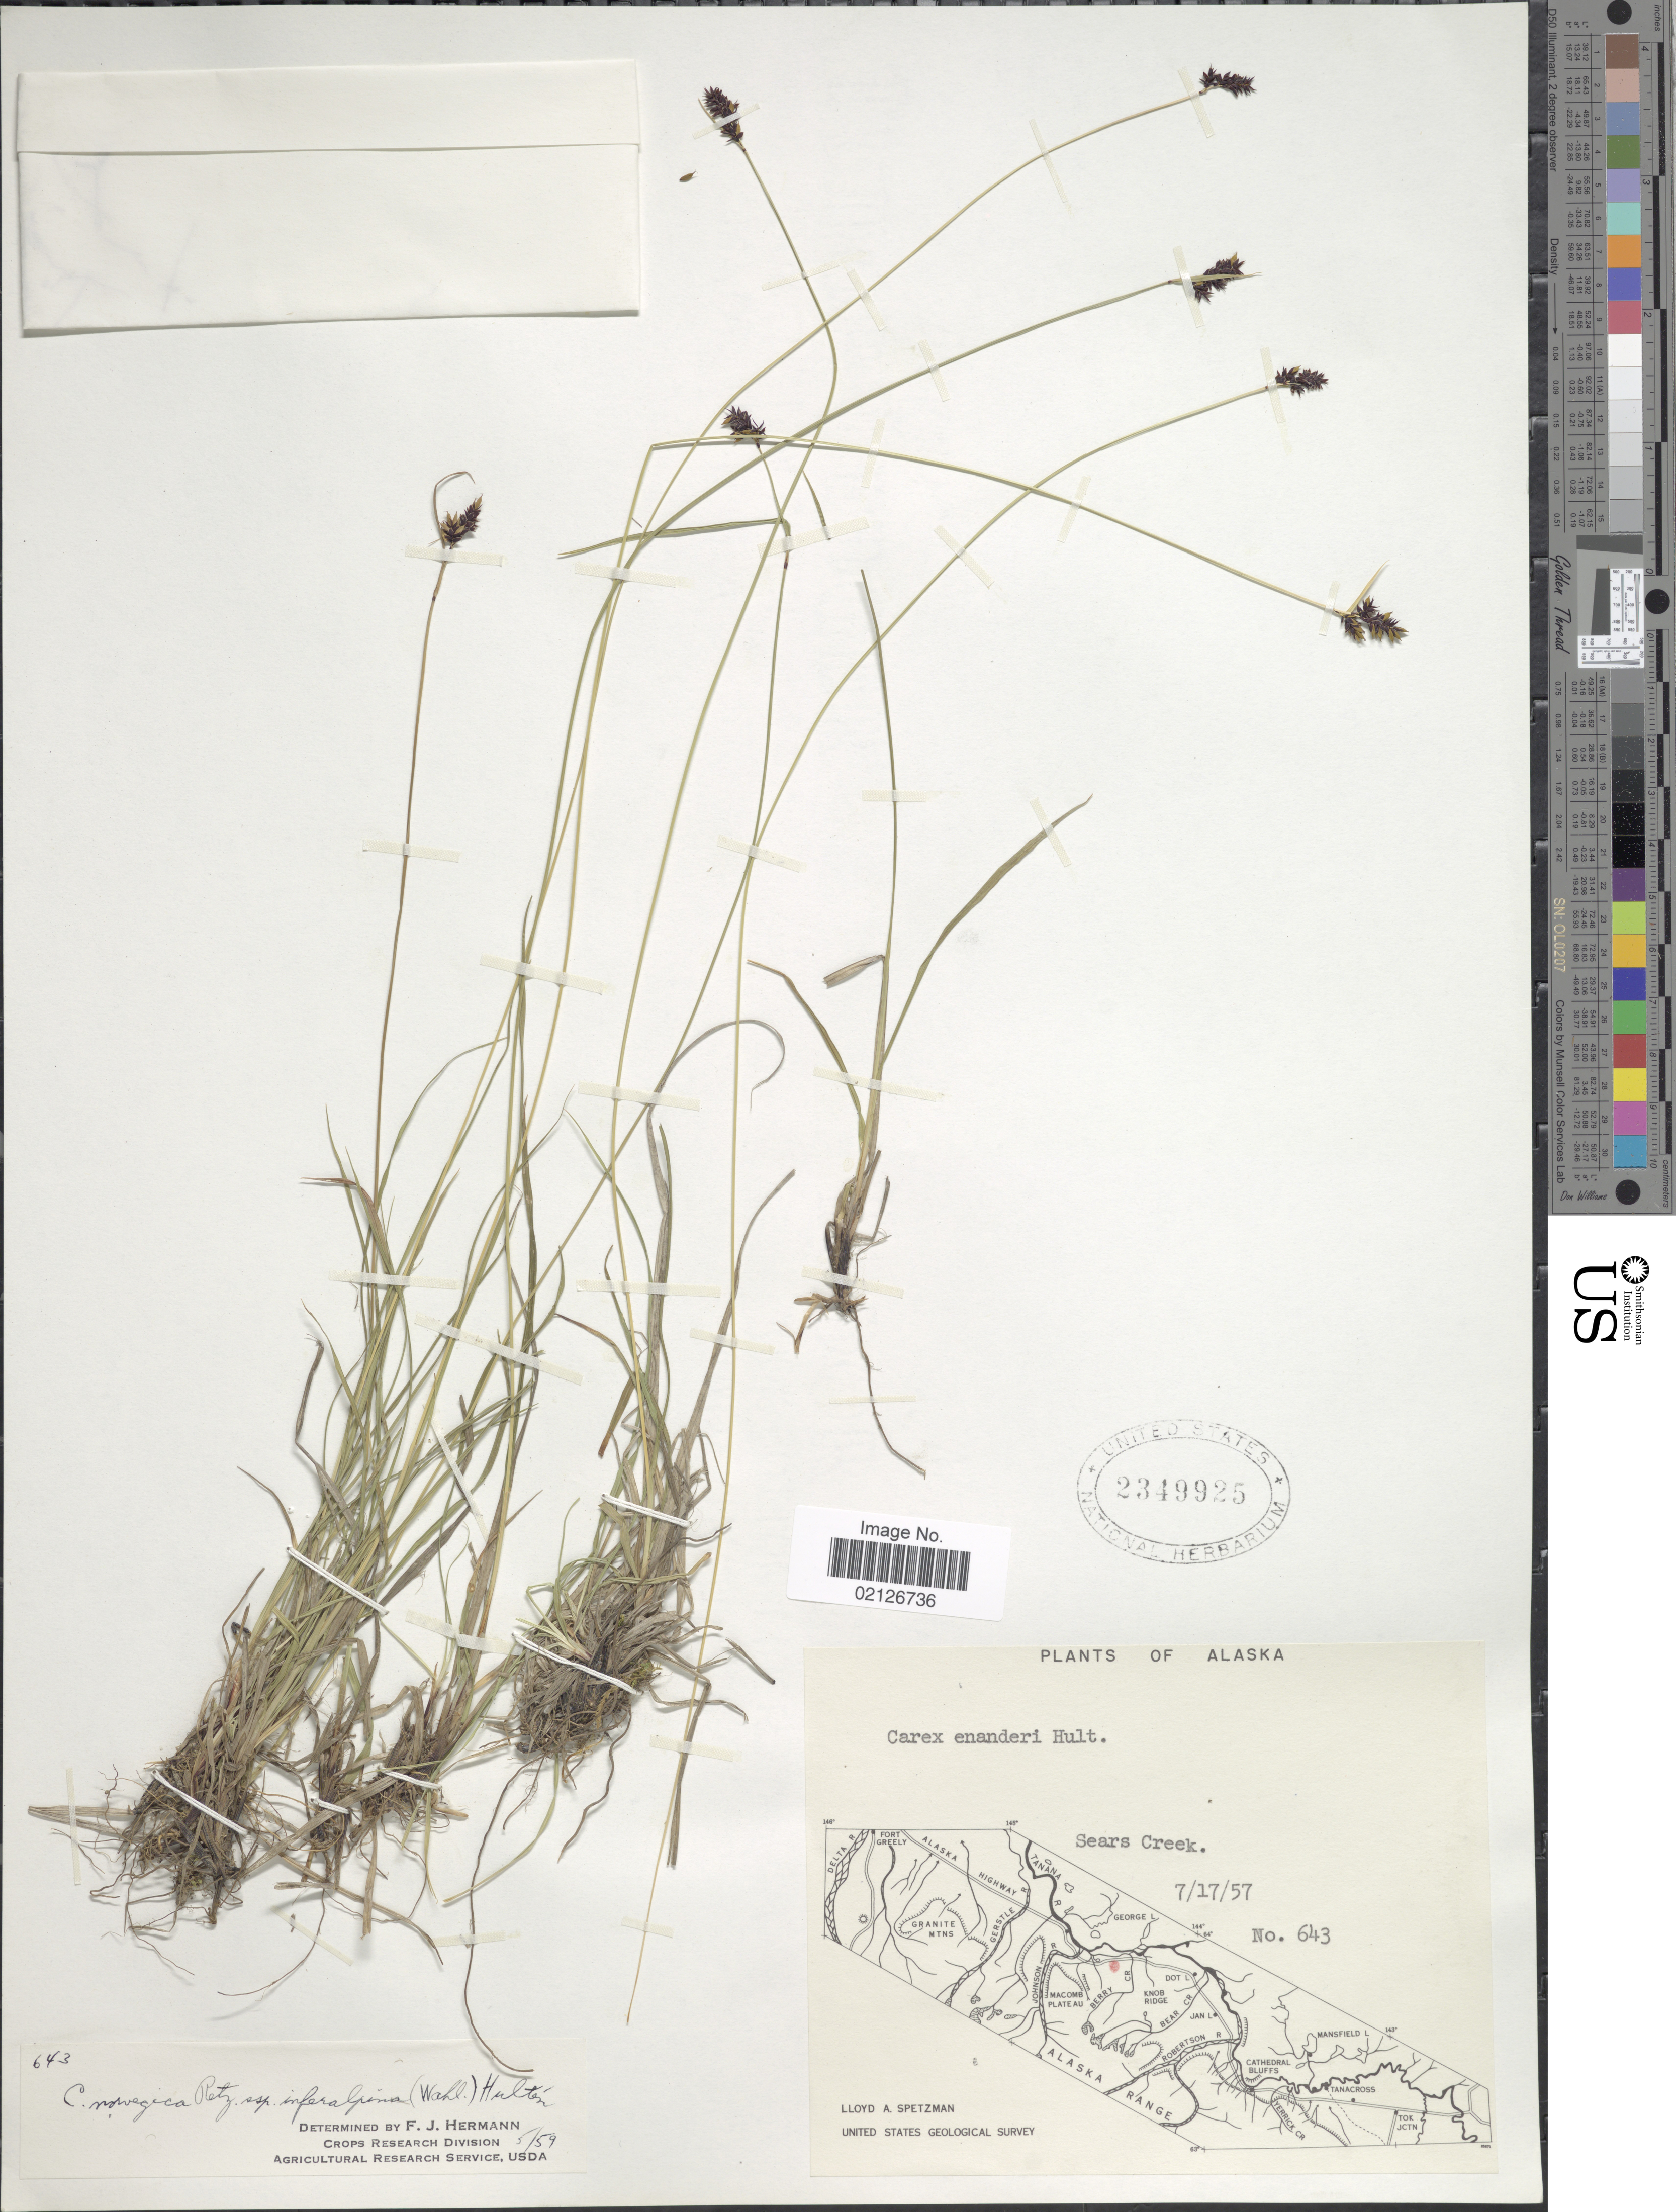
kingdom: Plantae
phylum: Tracheophyta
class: Liliopsida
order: Poales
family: Cyperaceae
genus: Carex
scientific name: Carex norvegica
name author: Retz.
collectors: L. Spetzman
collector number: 643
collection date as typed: Transcribed d/m/y: 17/7/57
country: United States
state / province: Alaska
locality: Sears Creek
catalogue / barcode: US 2349925